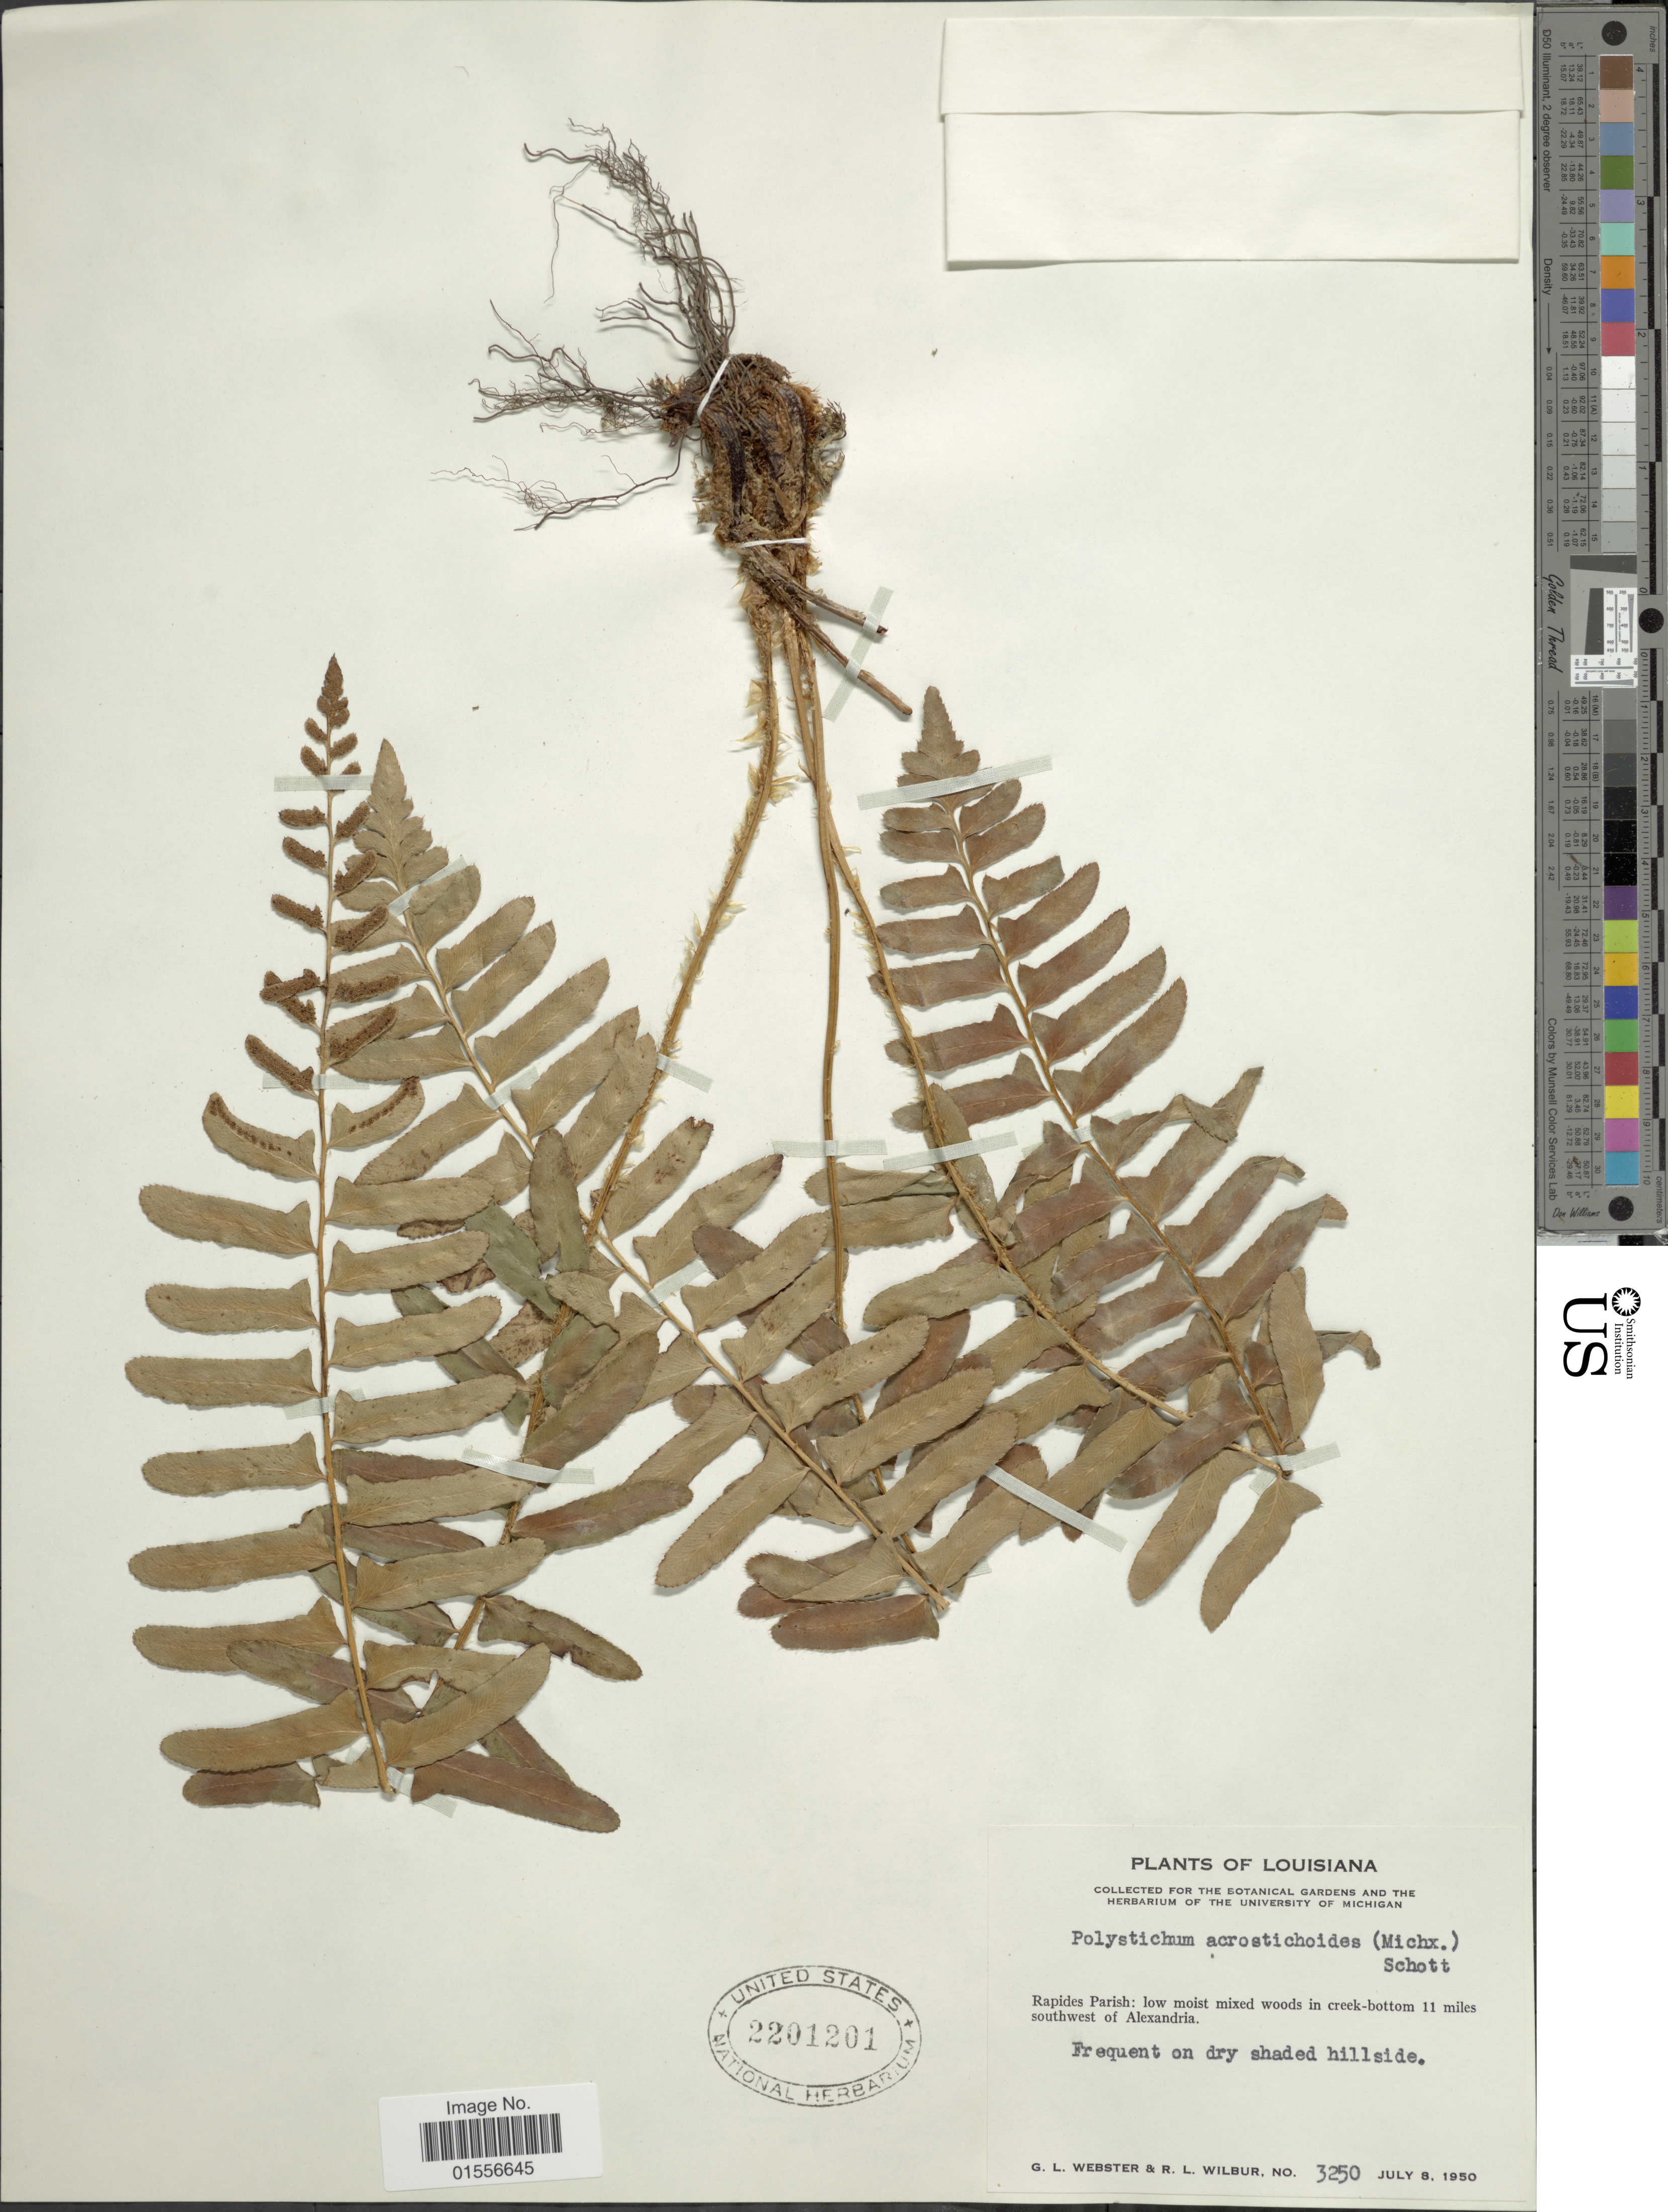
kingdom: Plantae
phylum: Tracheophyta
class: Polypodiopsida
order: Polypodiales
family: Dryopteridaceae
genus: Polystichum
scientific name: Polystichum acrostichoides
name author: (Michx.) Schott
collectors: G. L. Webster & R. L. Wilbur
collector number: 3250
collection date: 1950-07-08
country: United States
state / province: Louisiana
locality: Rapides Parish: low moist mixed woods in creek-bottom 11 miles southwest to Alexandria.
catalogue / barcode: US 2201201